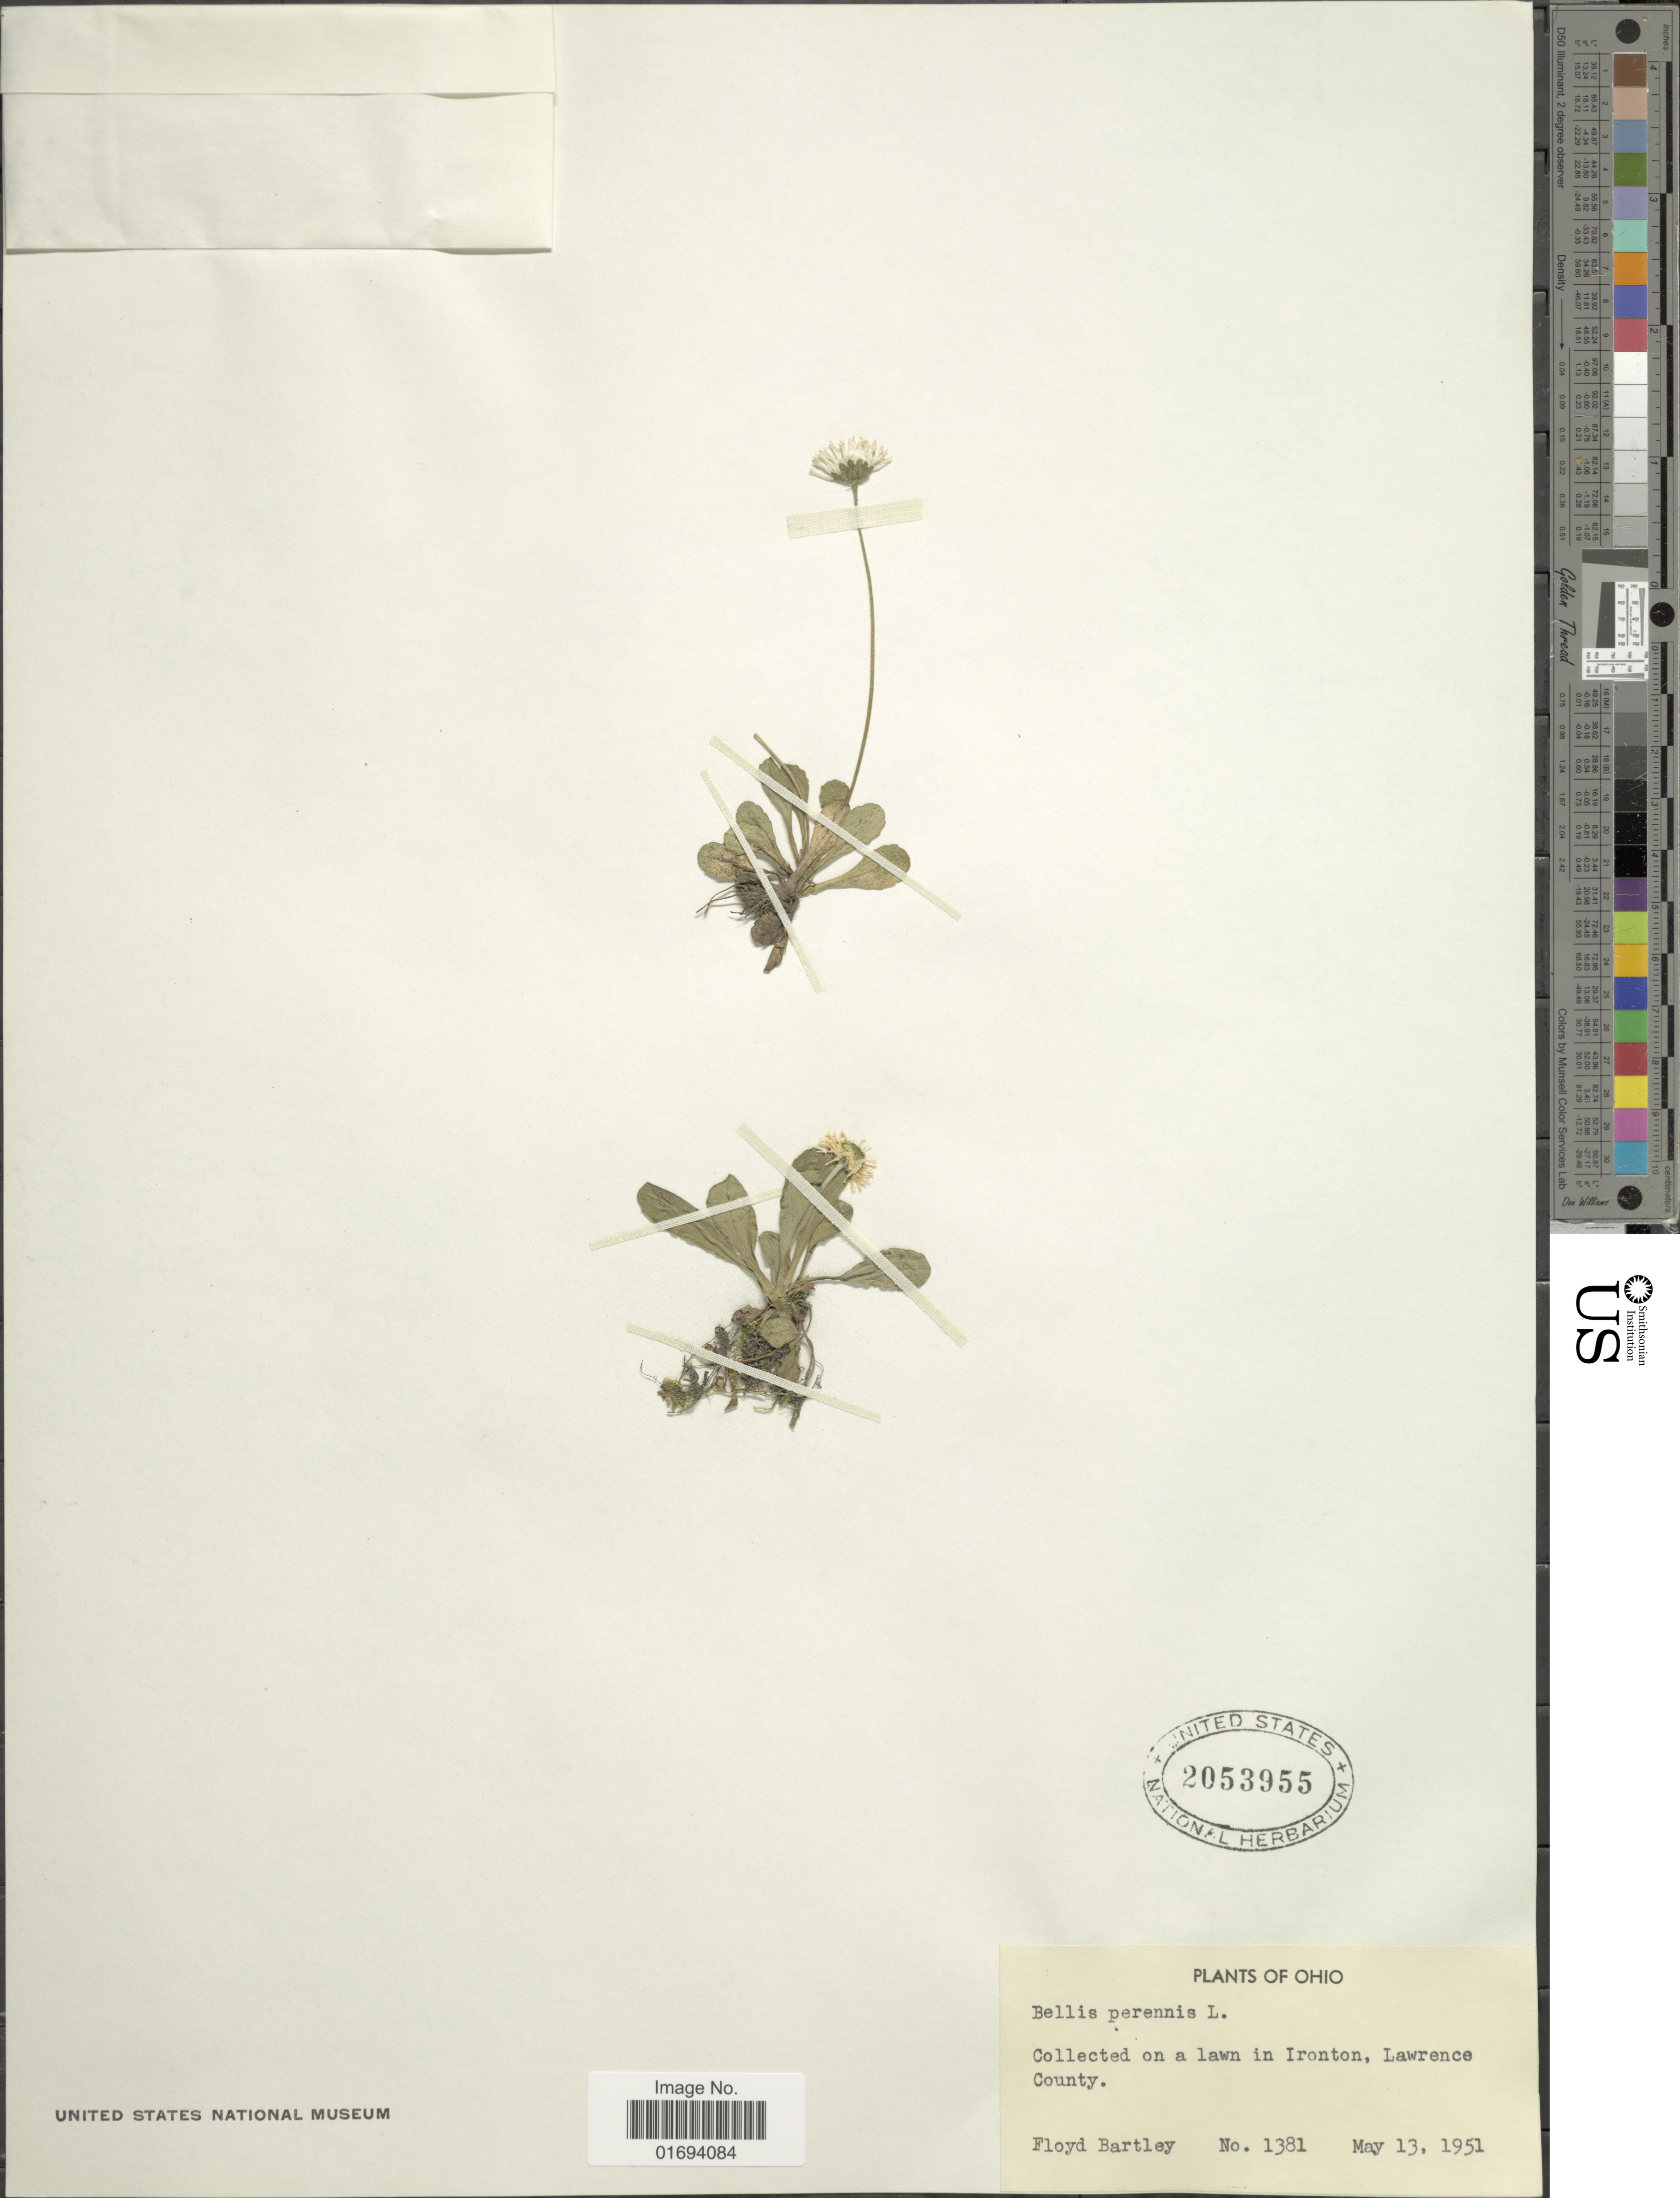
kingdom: Plantae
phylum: Tracheophyta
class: Magnoliopsida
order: Asterales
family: Asteraceae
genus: Bellis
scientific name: Bellis perennis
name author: L.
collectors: F. Bartley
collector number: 1381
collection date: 1951-05-13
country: United States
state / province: Ohio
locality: Lawn in Ironton, Lawrence County.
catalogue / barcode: US 2053955